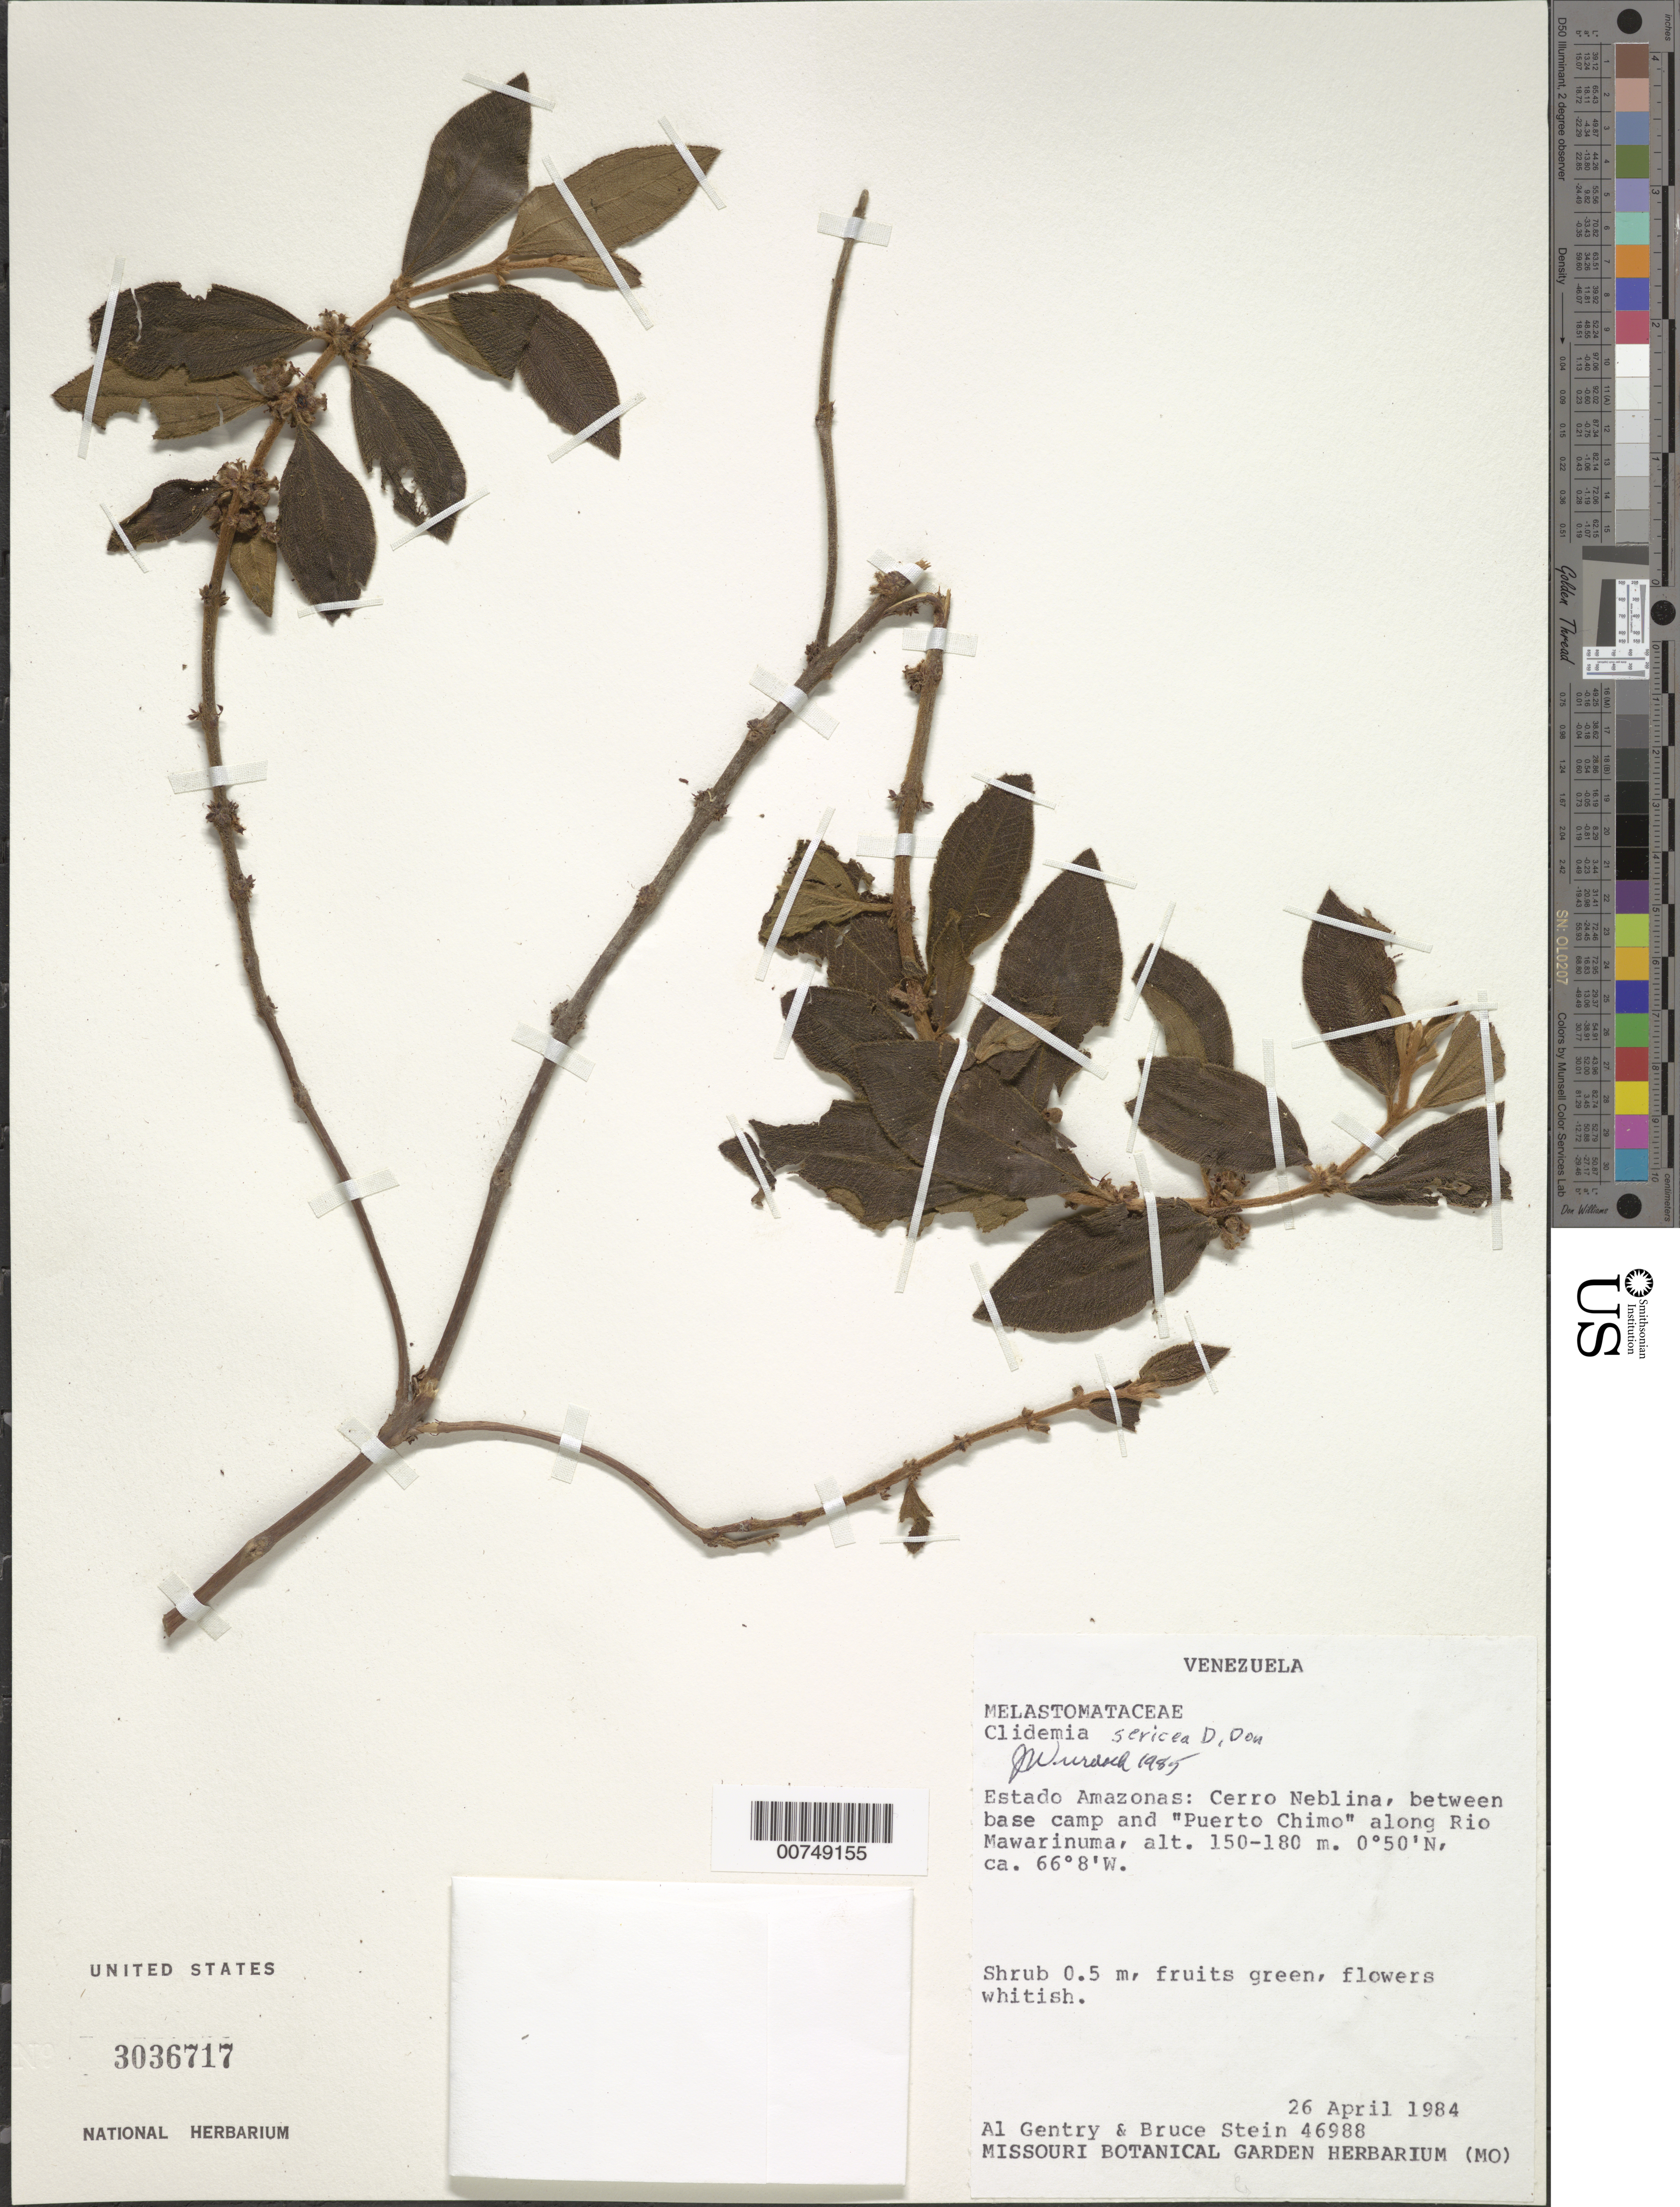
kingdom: Plantae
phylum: Tracheophyta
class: Magnoliopsida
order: Myrtales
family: Melastomataceae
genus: Clidemia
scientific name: Clidemia sericea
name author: D. Don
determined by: Wurdack, John J., (US), US (UNITED STATES)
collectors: A. H. Gentry & B. Stein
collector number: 46988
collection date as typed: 26-Apr-84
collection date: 1984-04-26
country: Venezuela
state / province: Amazonas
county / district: Río Negro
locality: Cerro de La Neblina, Río Mawarinuma, between base camp and "Puerto Chimo"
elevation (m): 150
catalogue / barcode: US 3036717